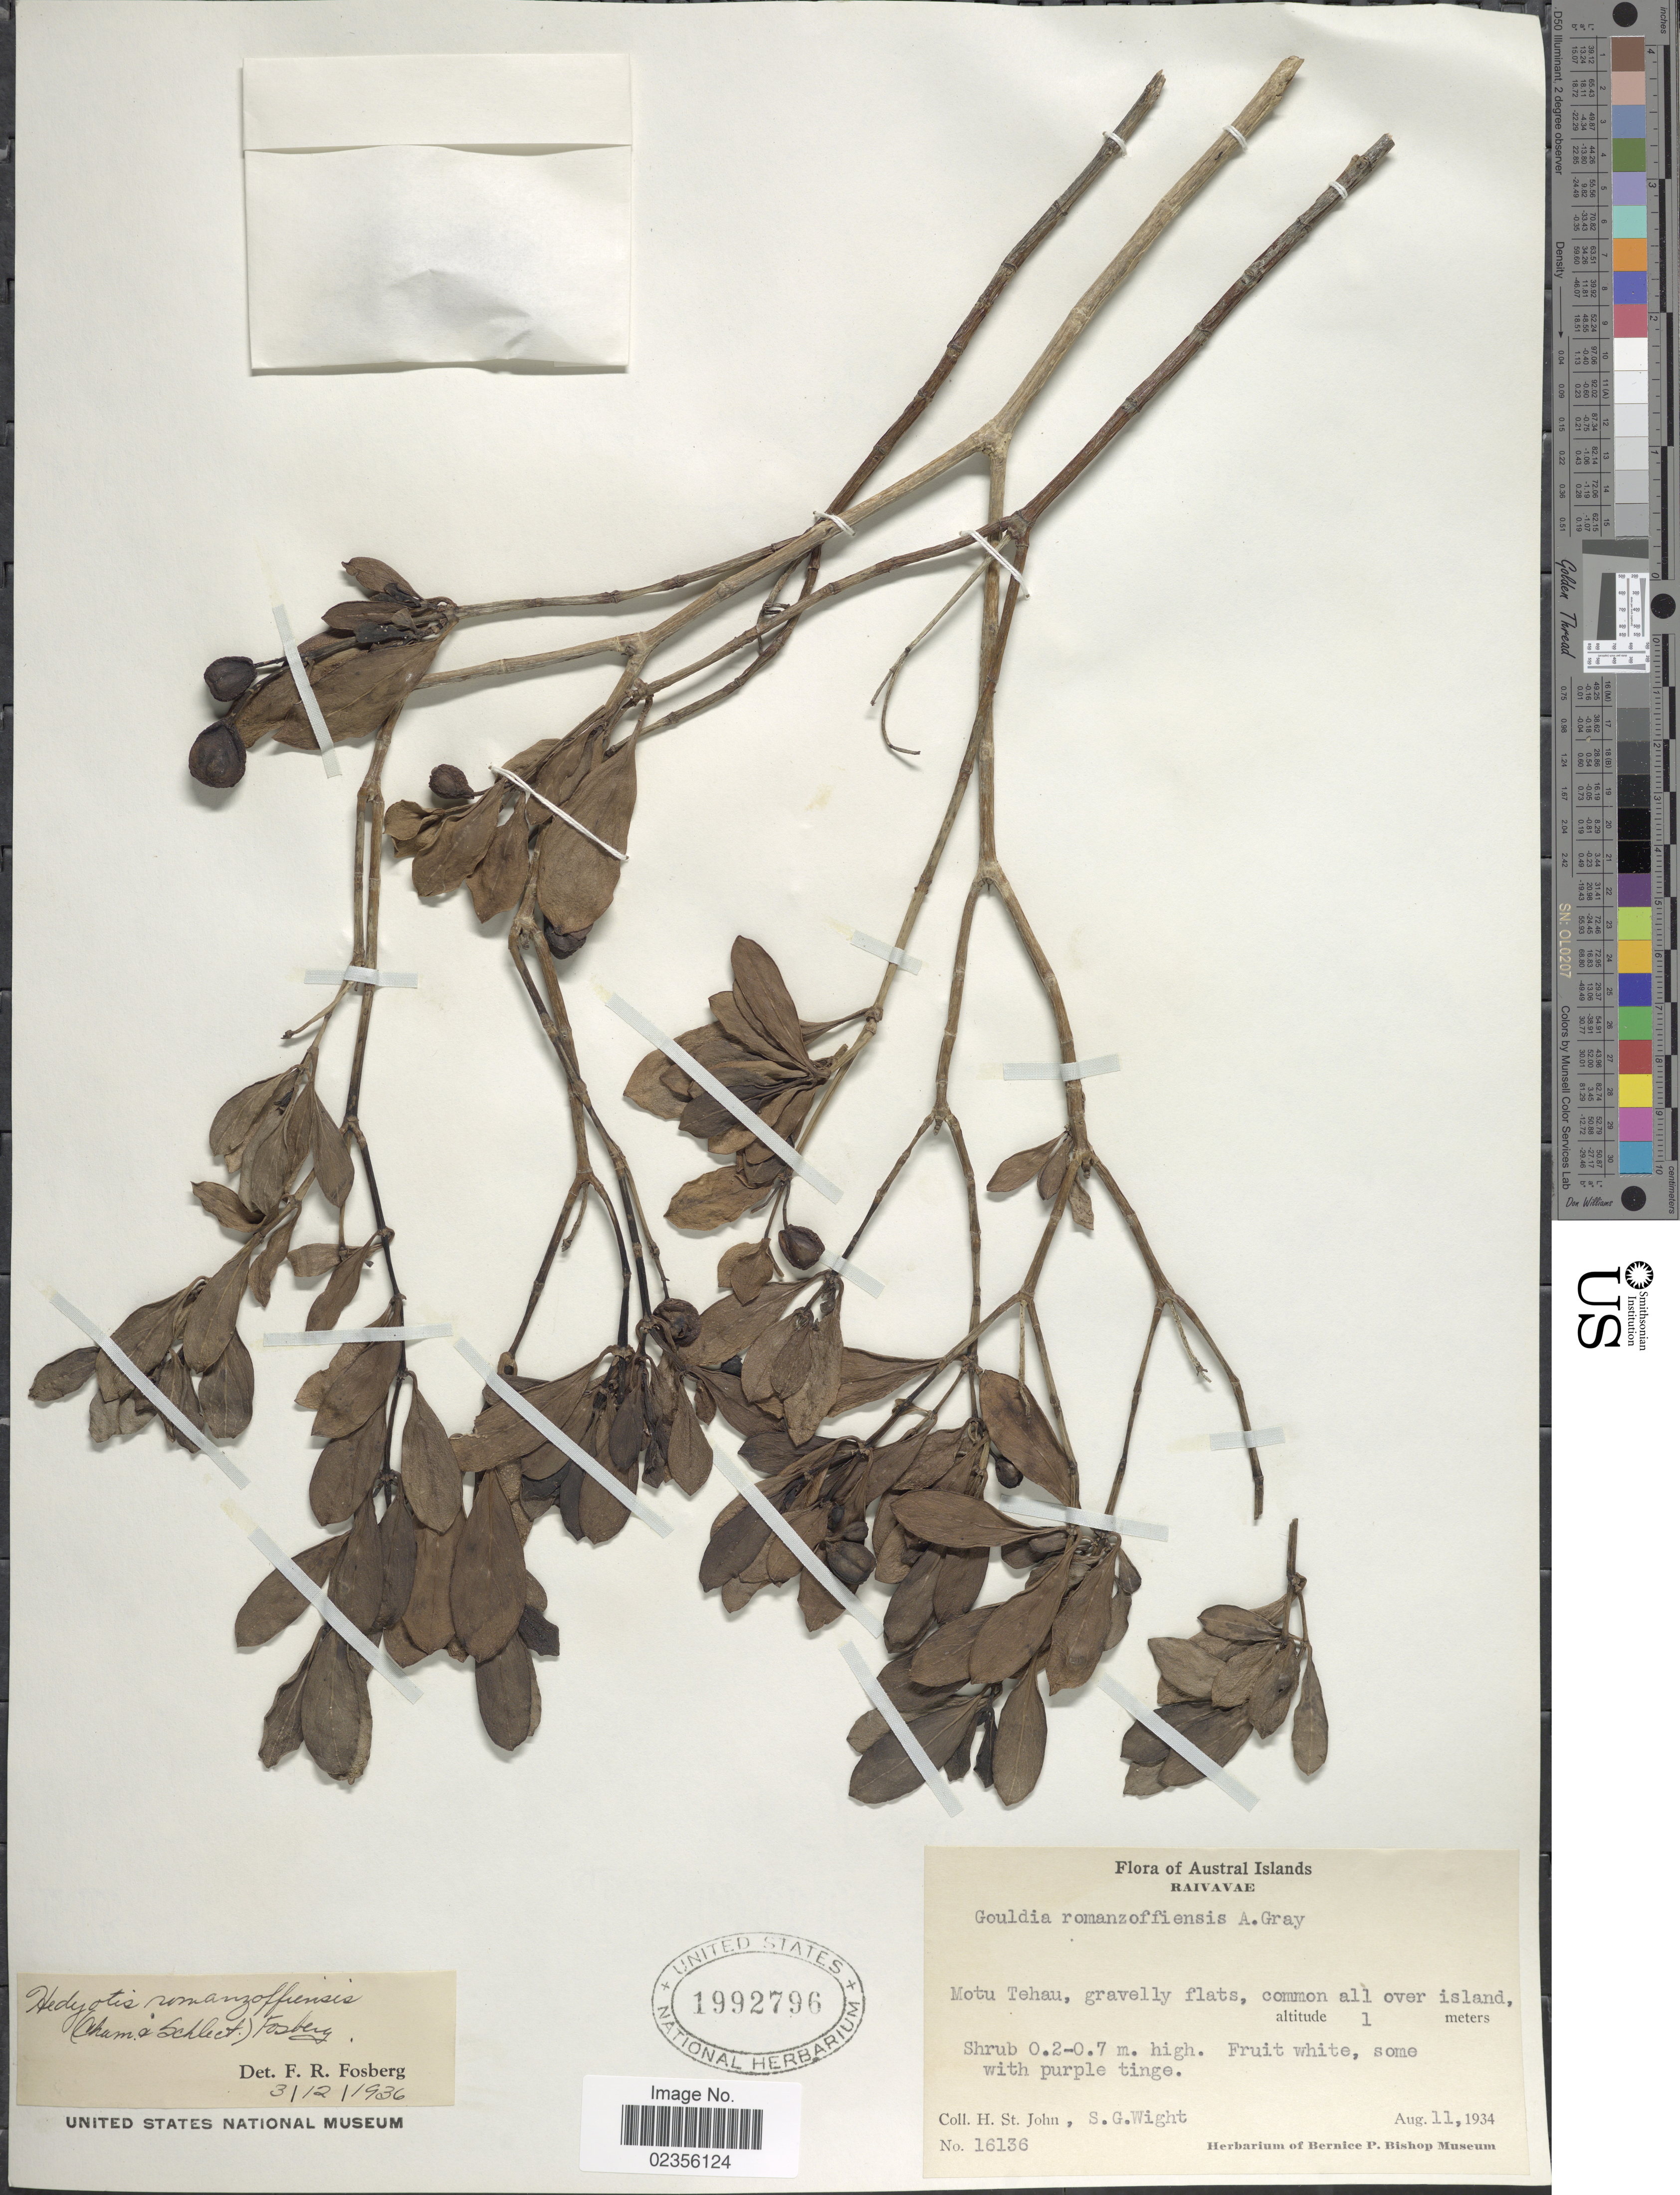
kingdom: Plantae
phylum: Tracheophyta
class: Magnoliopsida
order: Gentianales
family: Rubiaceae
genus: Kadua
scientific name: Kadua romanzoffiensis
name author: Cham. & Schltdl.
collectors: H. St. John & S. G. Wight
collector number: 16136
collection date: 1934-08-11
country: French Polynesia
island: Raivavae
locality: Austral Islands. Raivavae. Motu Tehau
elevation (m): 1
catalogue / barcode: US 1992796